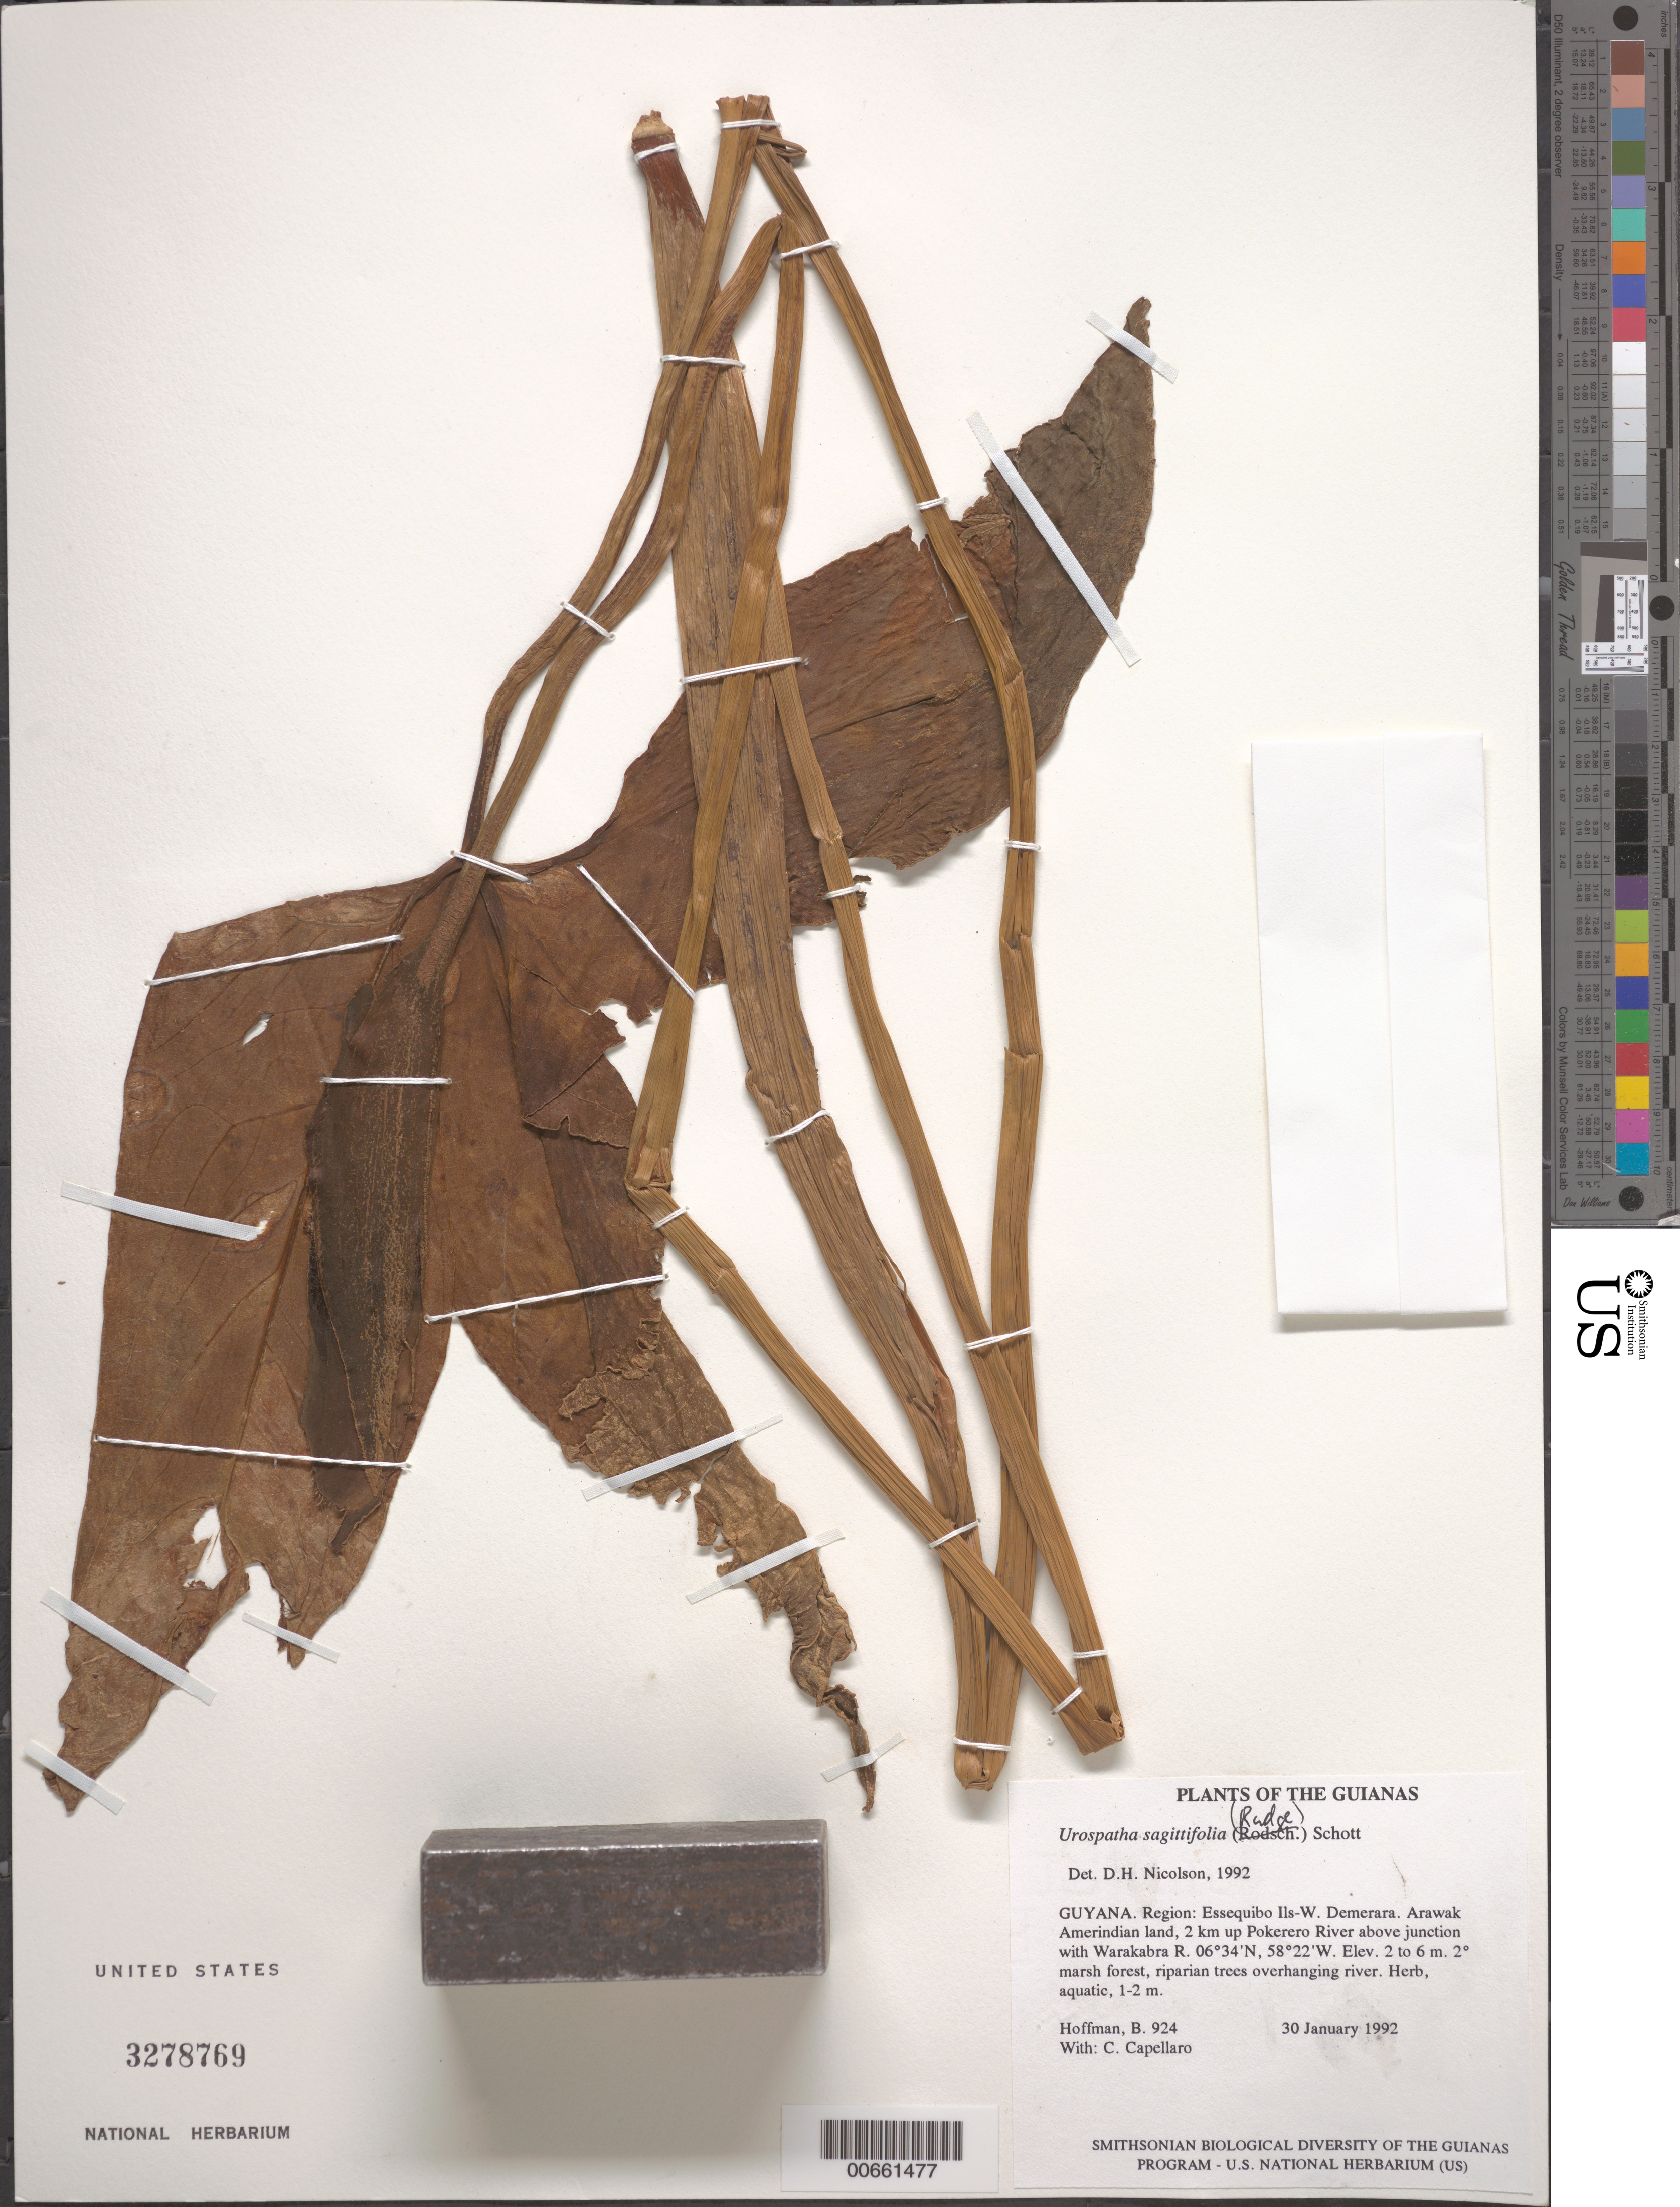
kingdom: Plantae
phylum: Tracheophyta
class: Liliopsida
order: Alismatales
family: Araceae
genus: Urospatha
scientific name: Urospatha sagittifolia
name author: (Rudge) Schott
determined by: Nicolson, Dan H.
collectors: B. Hoffman & C. Capellaro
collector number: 924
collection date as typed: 30 January 1992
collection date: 1992-01-30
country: Guyana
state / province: Essequibo Isl-W. Demerara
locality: Arawak Amerindian land, 2 km up Pokerero River above junction with Warakabra River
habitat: Secondary marsh forest, riparian trees overhanging river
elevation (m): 2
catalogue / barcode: US 3279769